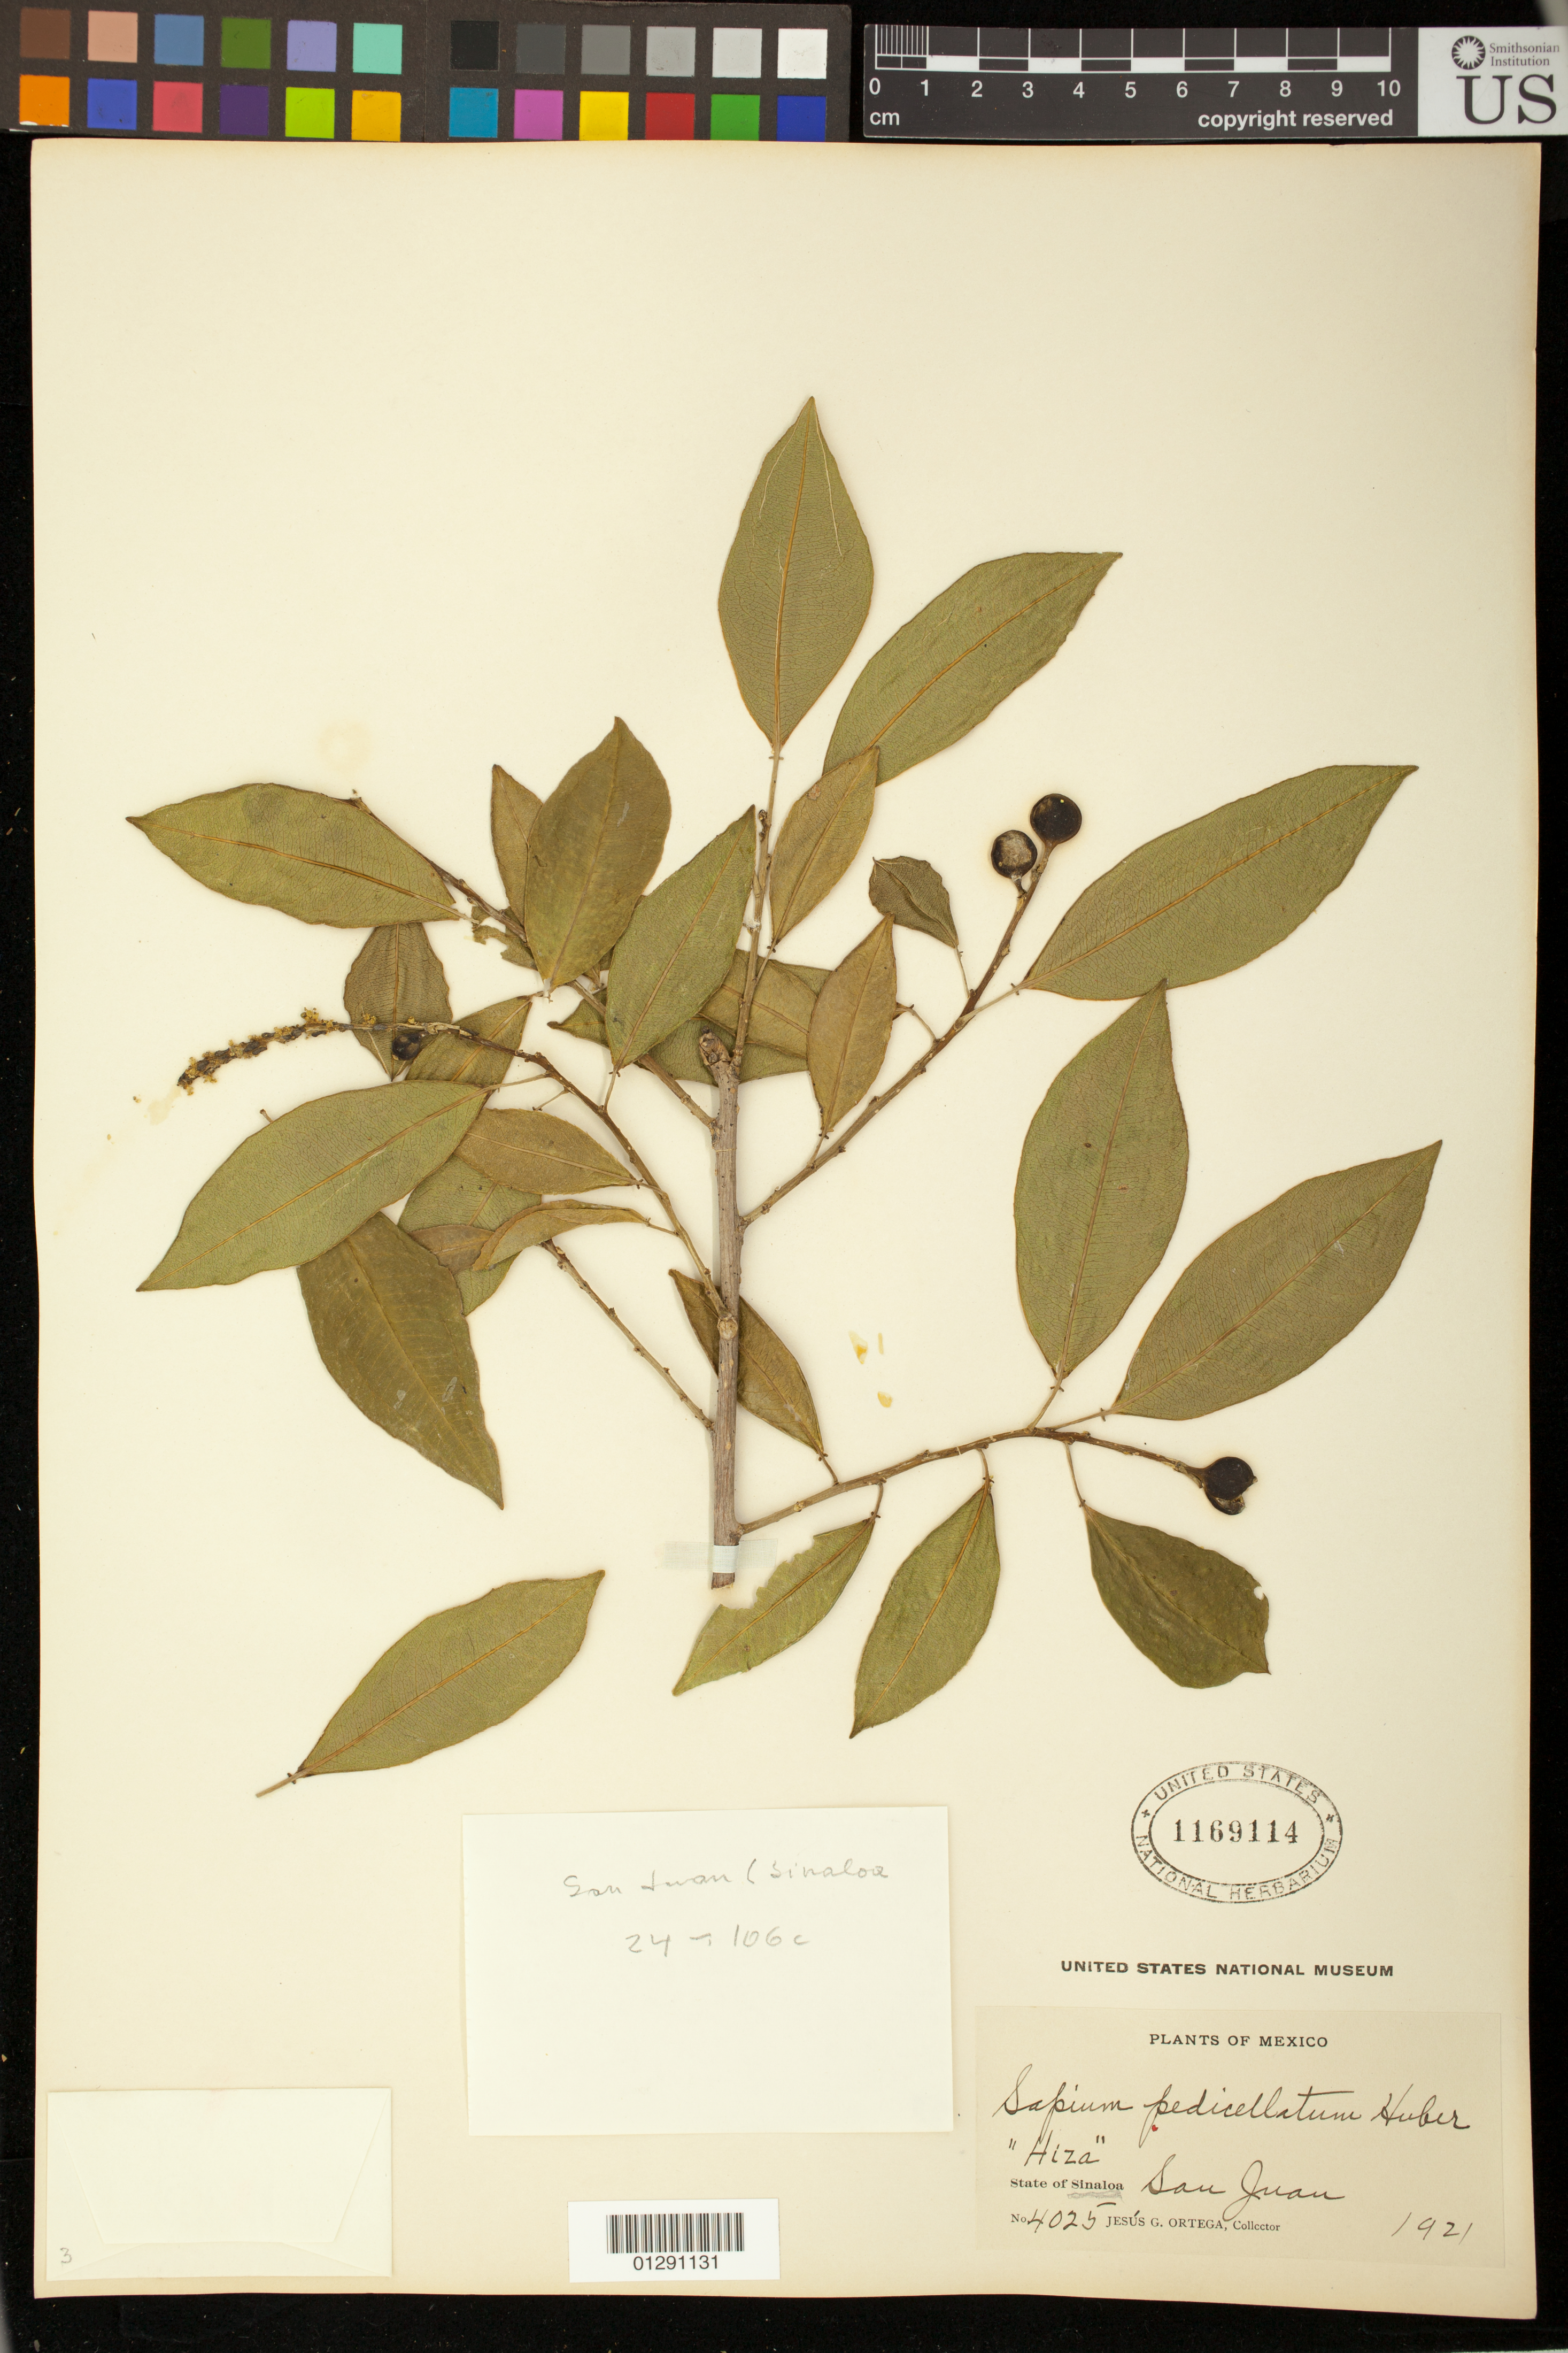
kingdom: Plantae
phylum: Tracheophyta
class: Magnoliopsida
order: Malpighiales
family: Euphorbiaceae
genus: Sapium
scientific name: Sapium pedicellatum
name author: Huber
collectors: J. Ortega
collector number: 4025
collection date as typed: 1921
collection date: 1921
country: Mexico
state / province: Sinaloa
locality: San Juan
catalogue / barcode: US 1169114